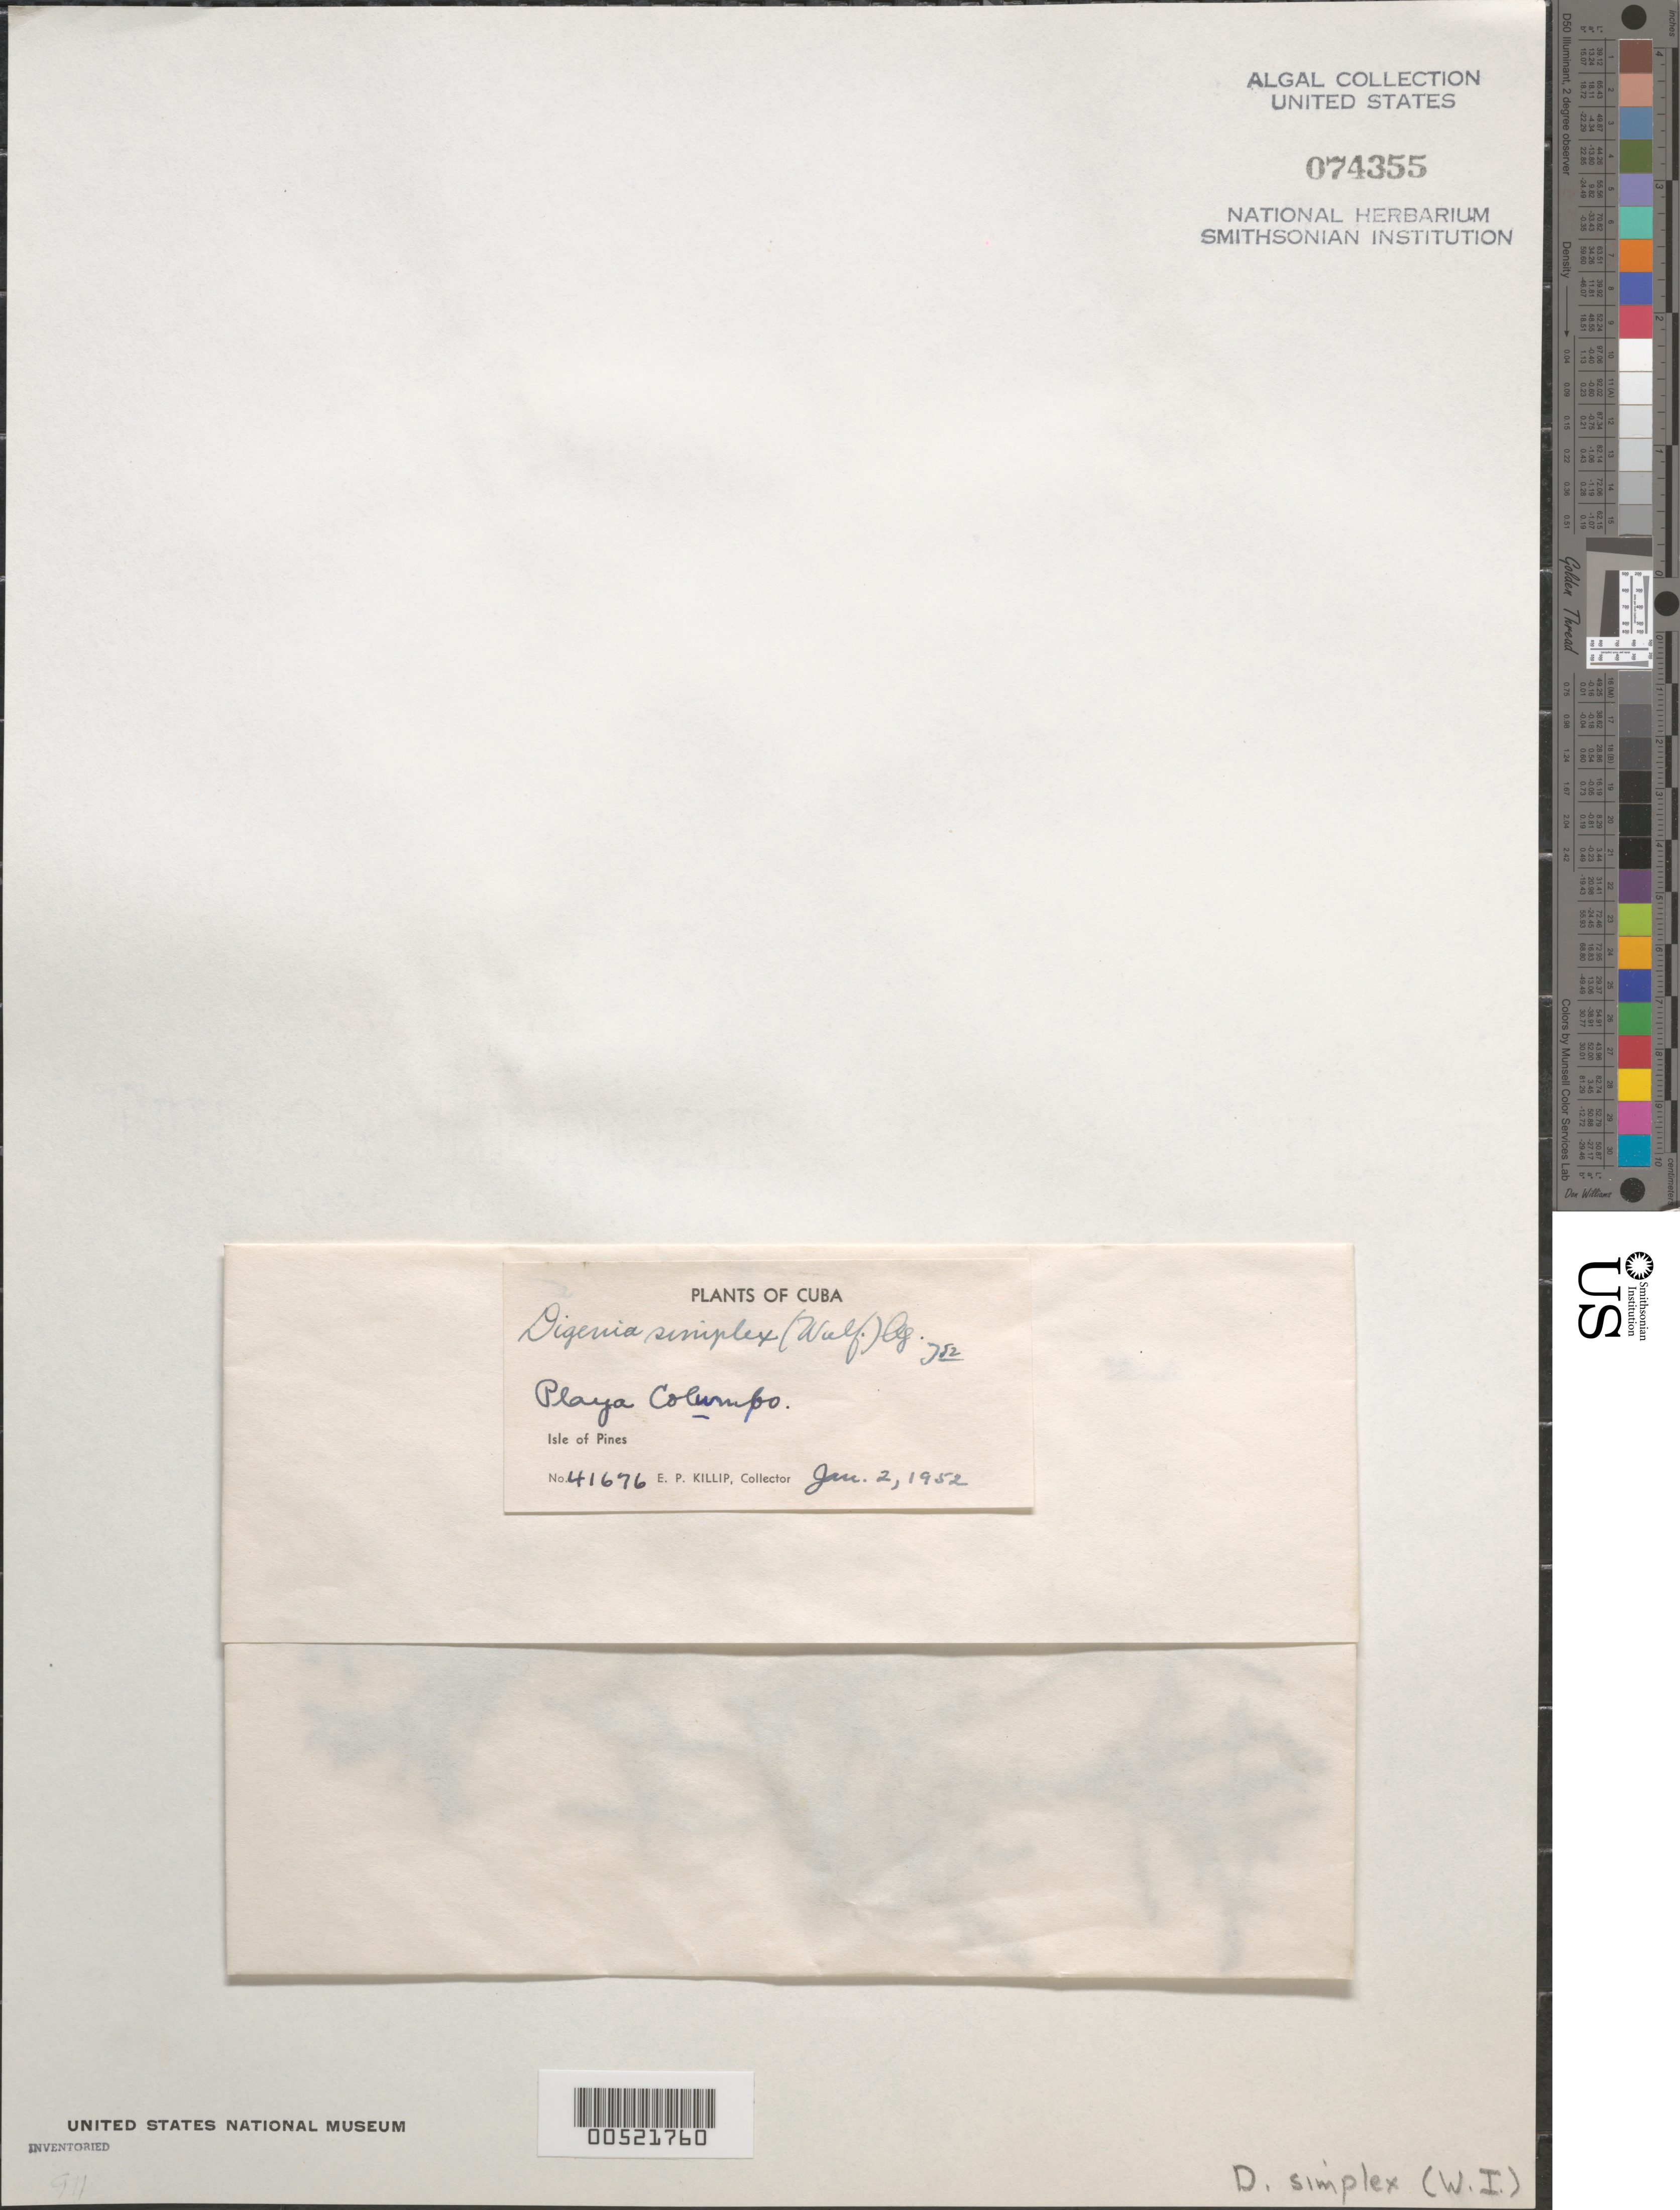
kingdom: Plantae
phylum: Rhodophyta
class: Florideophyceae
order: Ceramiales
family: Rhodomelaceae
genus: Digenea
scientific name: Digenea simplex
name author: (Wulfen) C. Agardh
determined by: Taylor, William R.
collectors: E. P. Killip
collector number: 41676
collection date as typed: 02 Jan 1952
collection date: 1952-01-02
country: Cuba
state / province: Isla de La Juventud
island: Isle of Youth (Isle of Pines)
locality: Playa Columpo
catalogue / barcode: US 74355